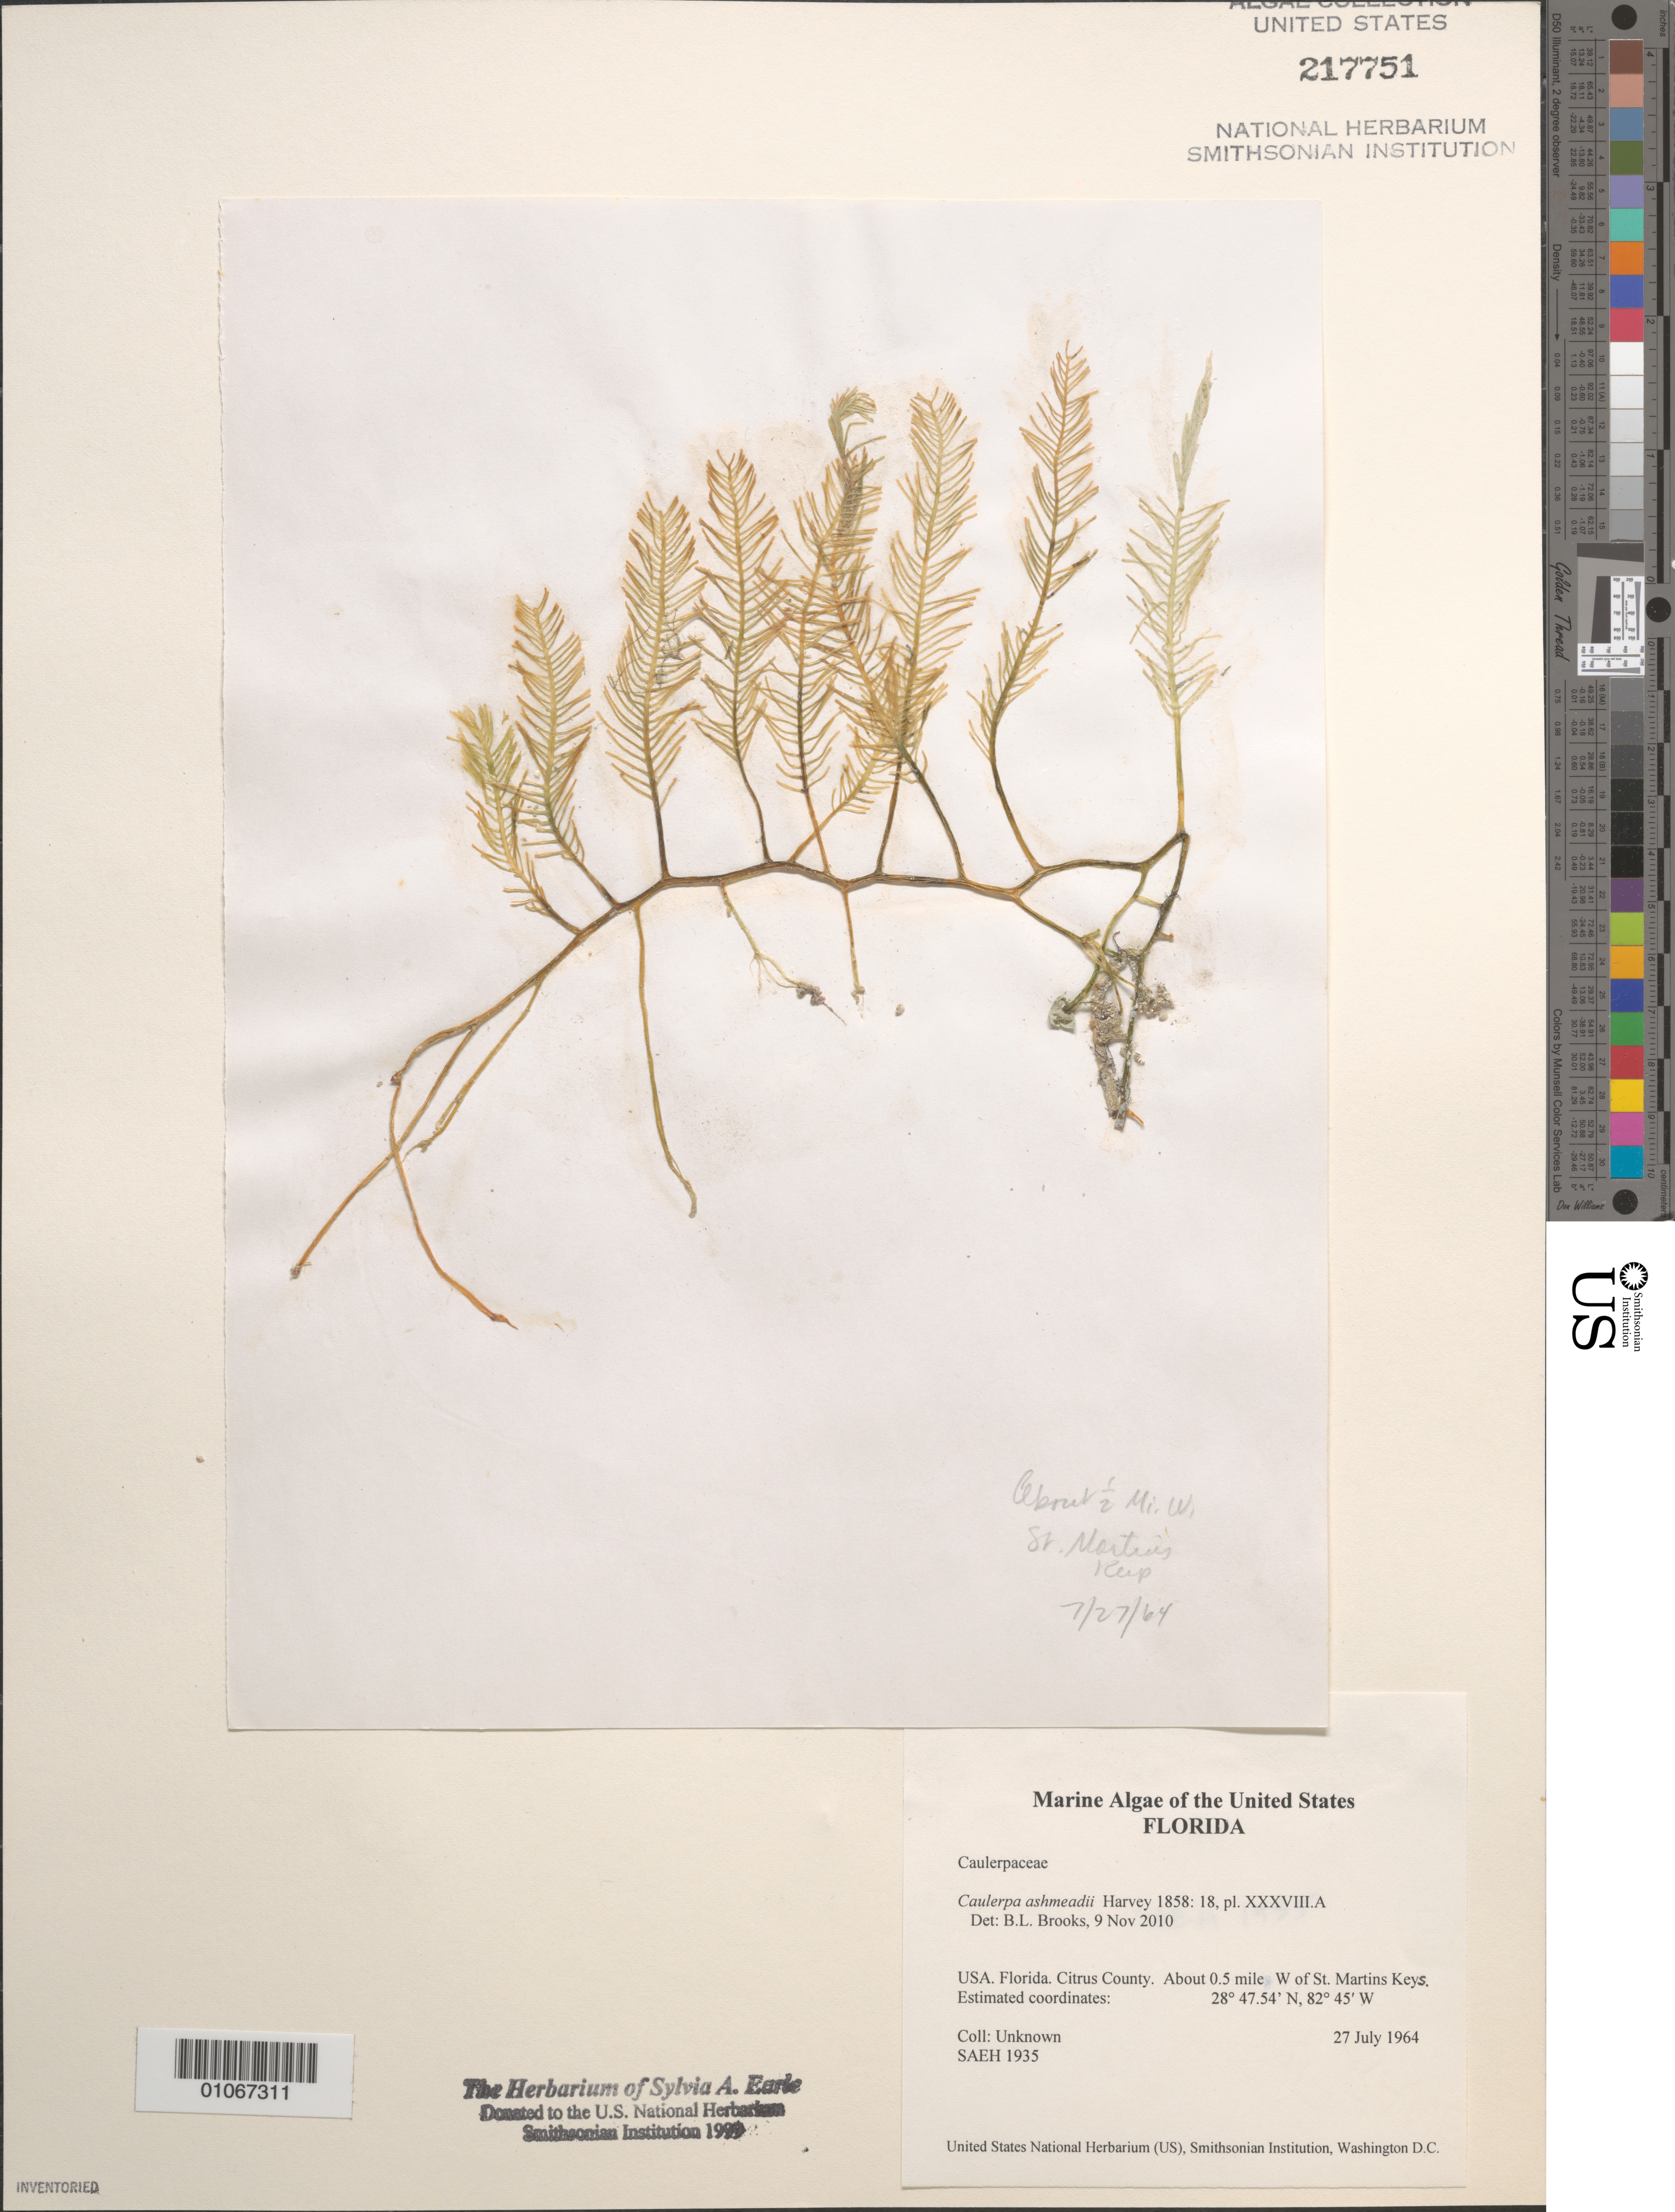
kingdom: Plantae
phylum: Chlorophyta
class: Ulvophyceae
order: Bryopsidales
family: Caulerpaceae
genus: Caulerpa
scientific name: Caulerpa ashmeadii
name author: Harv.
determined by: Brooks, B. L., (BOT), Smithsonian Institution - National Museum of Natural History (UNITED STATES)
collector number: SAEH 1935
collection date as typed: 27 Jul 1964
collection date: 1964-07-27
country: United States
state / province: Florida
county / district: Citrus County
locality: Ca. 0.5 mile west of St. Martins Keys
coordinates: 28 47.54'N, 82 45'W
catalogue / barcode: US 217751